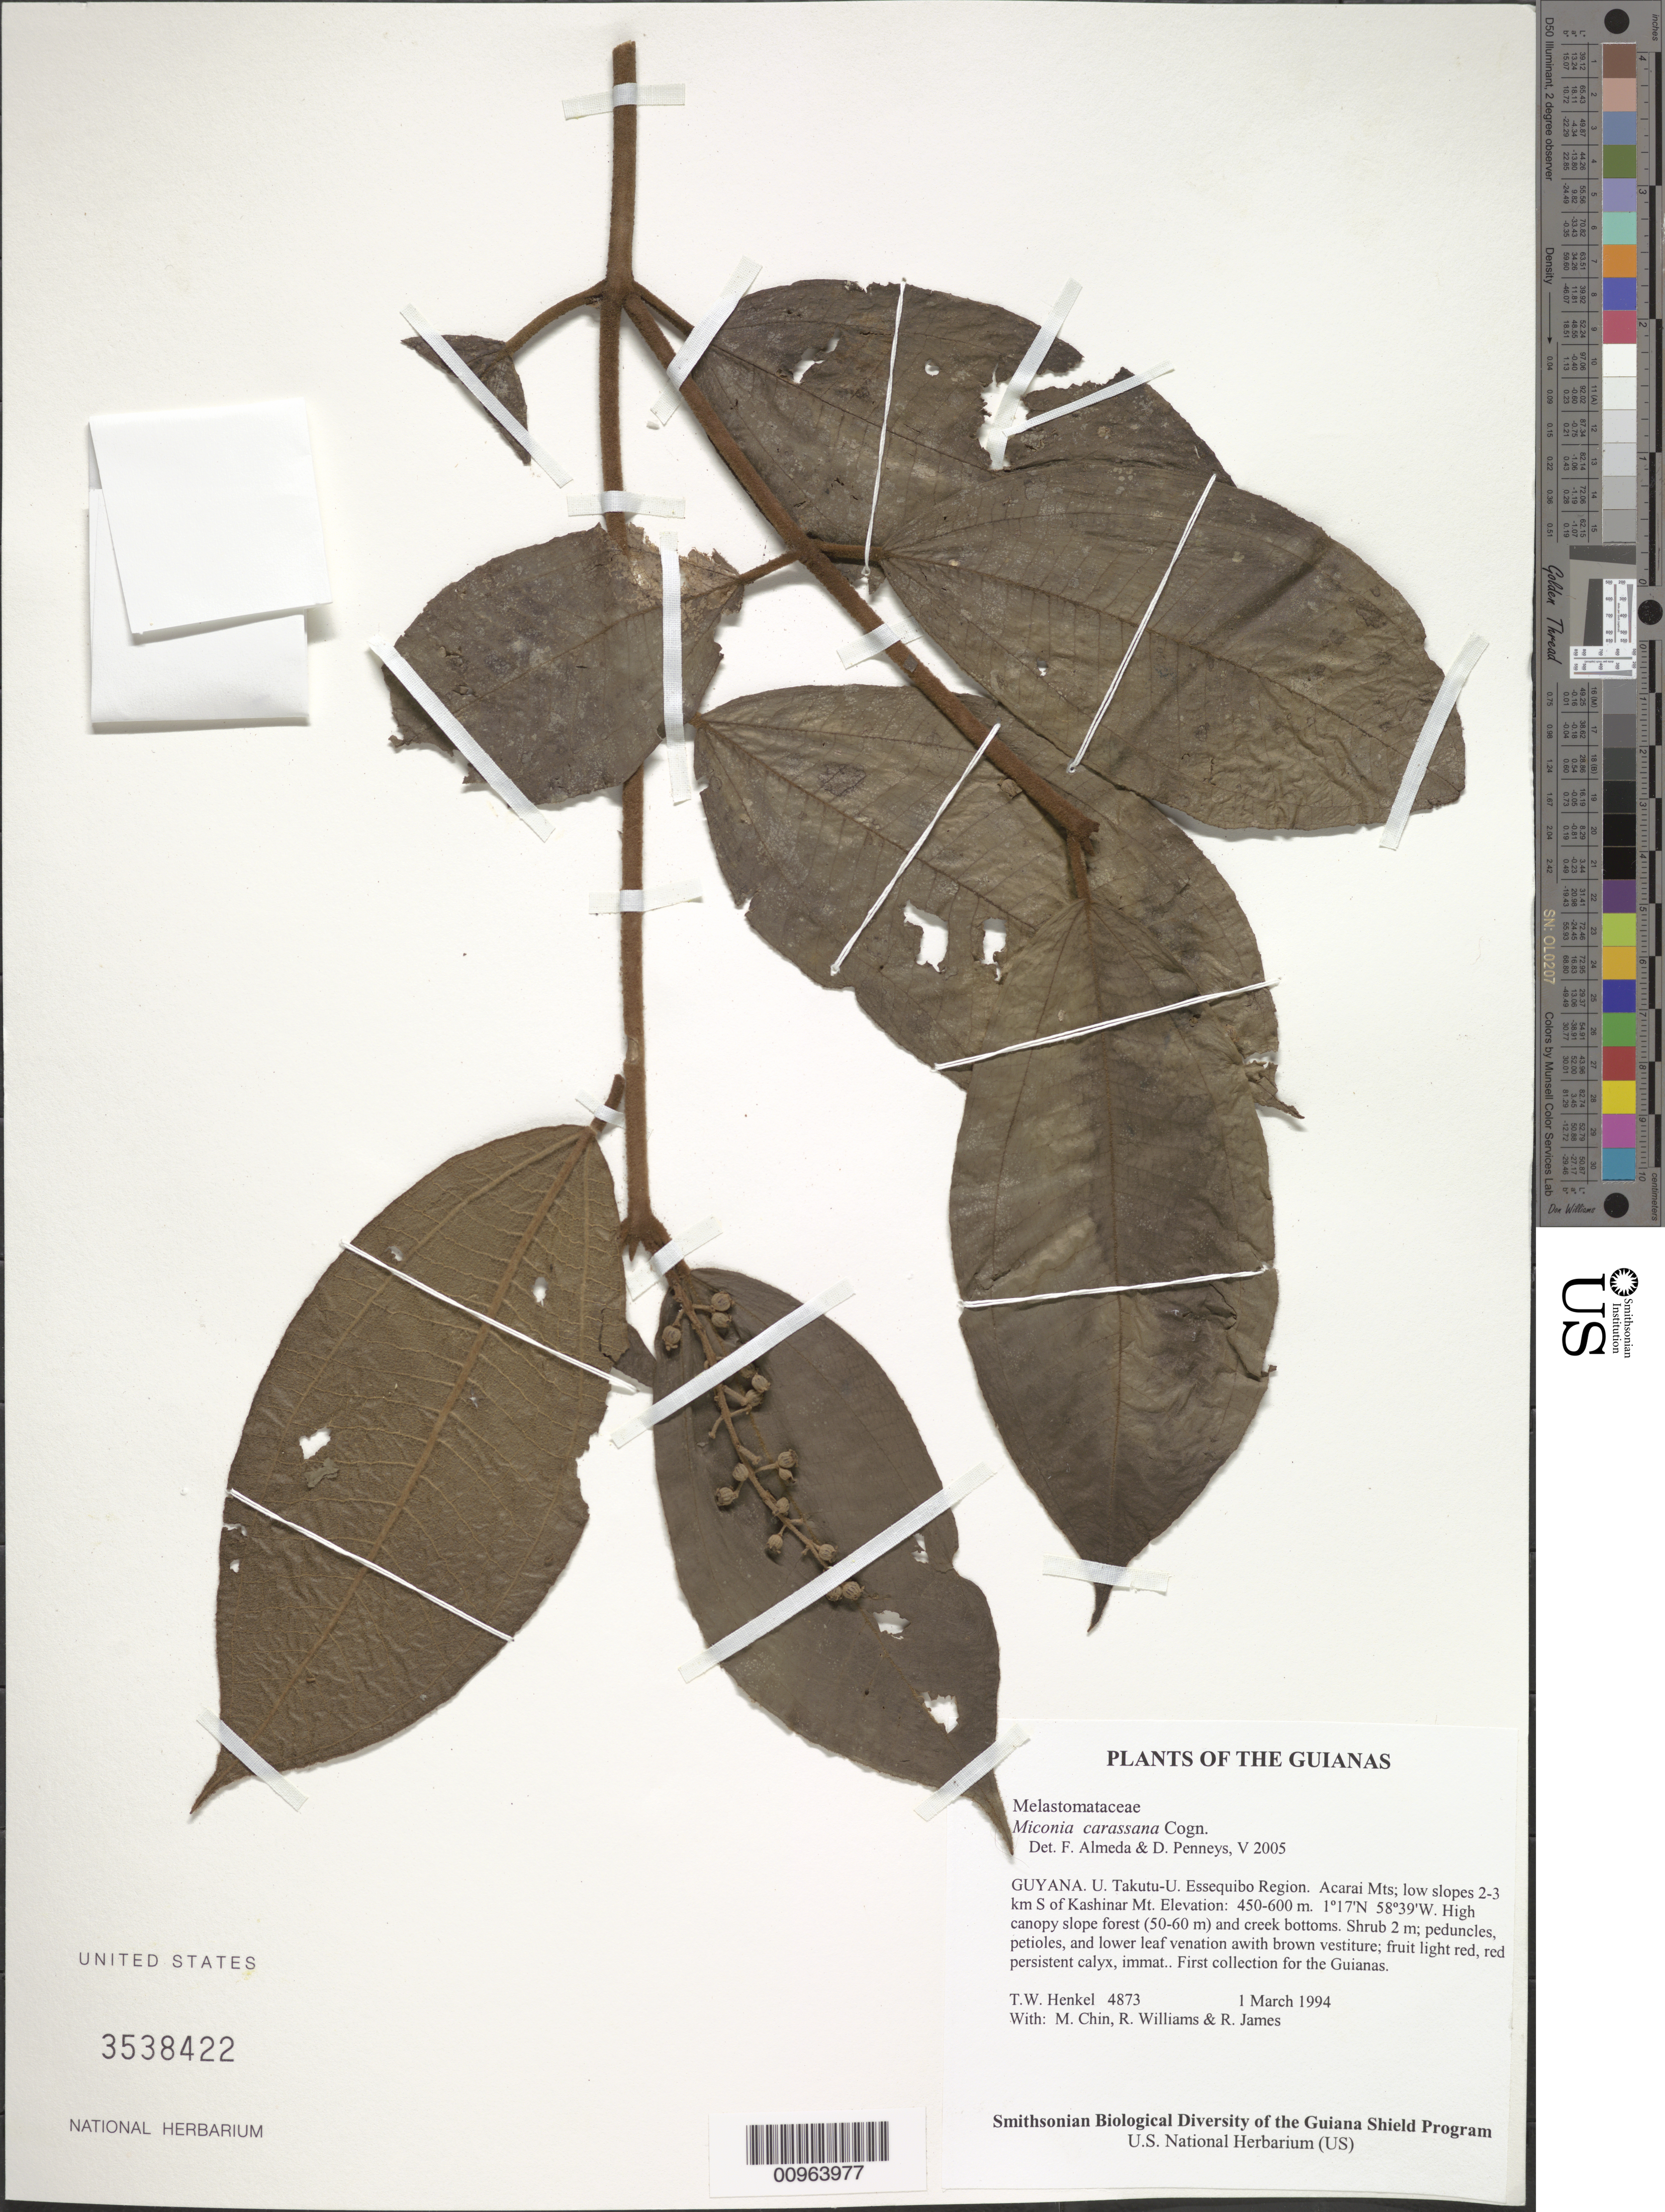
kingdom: Plantae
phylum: Tracheophyta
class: Magnoliopsida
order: Myrtales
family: Melastomataceae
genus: Miconia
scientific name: Miconia carassana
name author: Cogn.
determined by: Almeda, F.; Penneys, D. S.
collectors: T. Henkel, M. Chin, R. Williams & R. James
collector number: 4873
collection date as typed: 1 March 1994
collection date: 1994-03-01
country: Guyana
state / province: U. Takutu-U. Essequibo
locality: Acarai Mts; low slopes 2-3 km S of Kashinar Mt.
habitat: High canopy slope forest (50-60 m) and creek bottoms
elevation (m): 450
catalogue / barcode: US 3538422